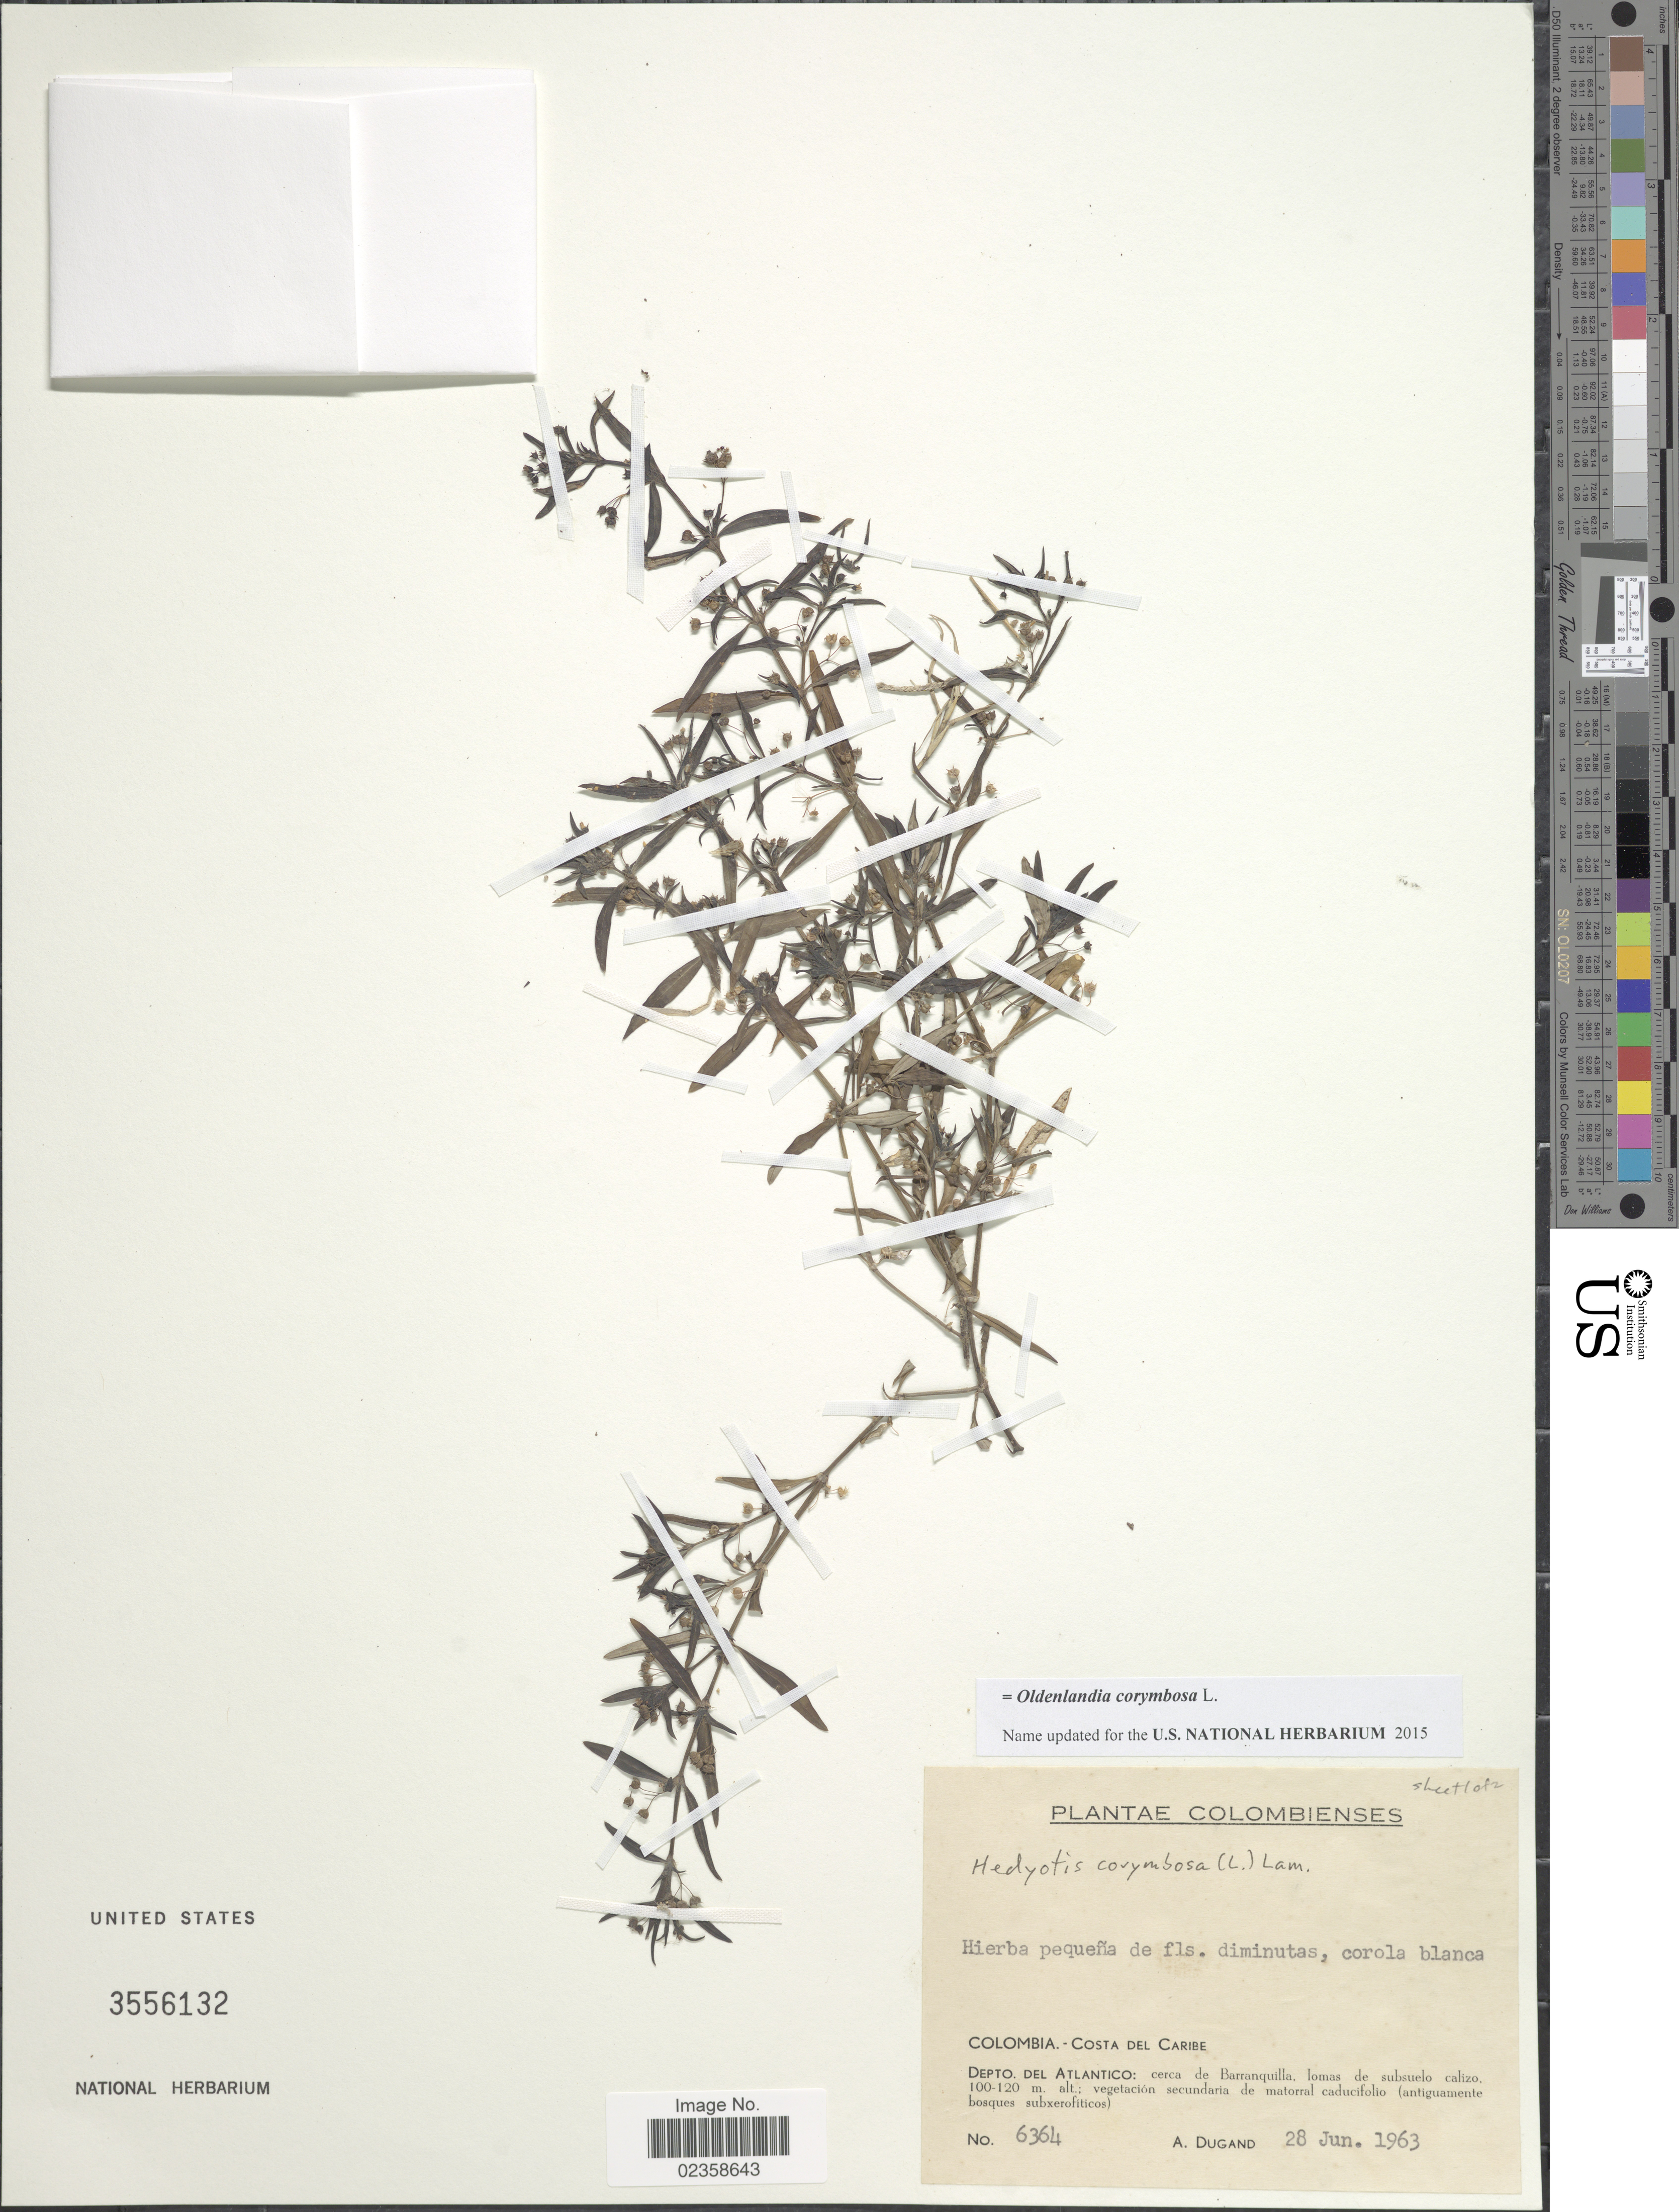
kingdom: Plantae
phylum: Tracheophyta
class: Magnoliopsida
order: Gentianales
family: Rubiaceae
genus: Oldenlandia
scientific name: Oldenlandia corymbosa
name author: L.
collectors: A. Dugand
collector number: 6364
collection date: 1963-06-28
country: Colombia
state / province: Atlántico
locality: Colombienses. Costa Del Caribe. Depto. del Atlantico: cerca de Barranquilla, lomas de subsuelo calizo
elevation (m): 100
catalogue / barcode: US 3556132